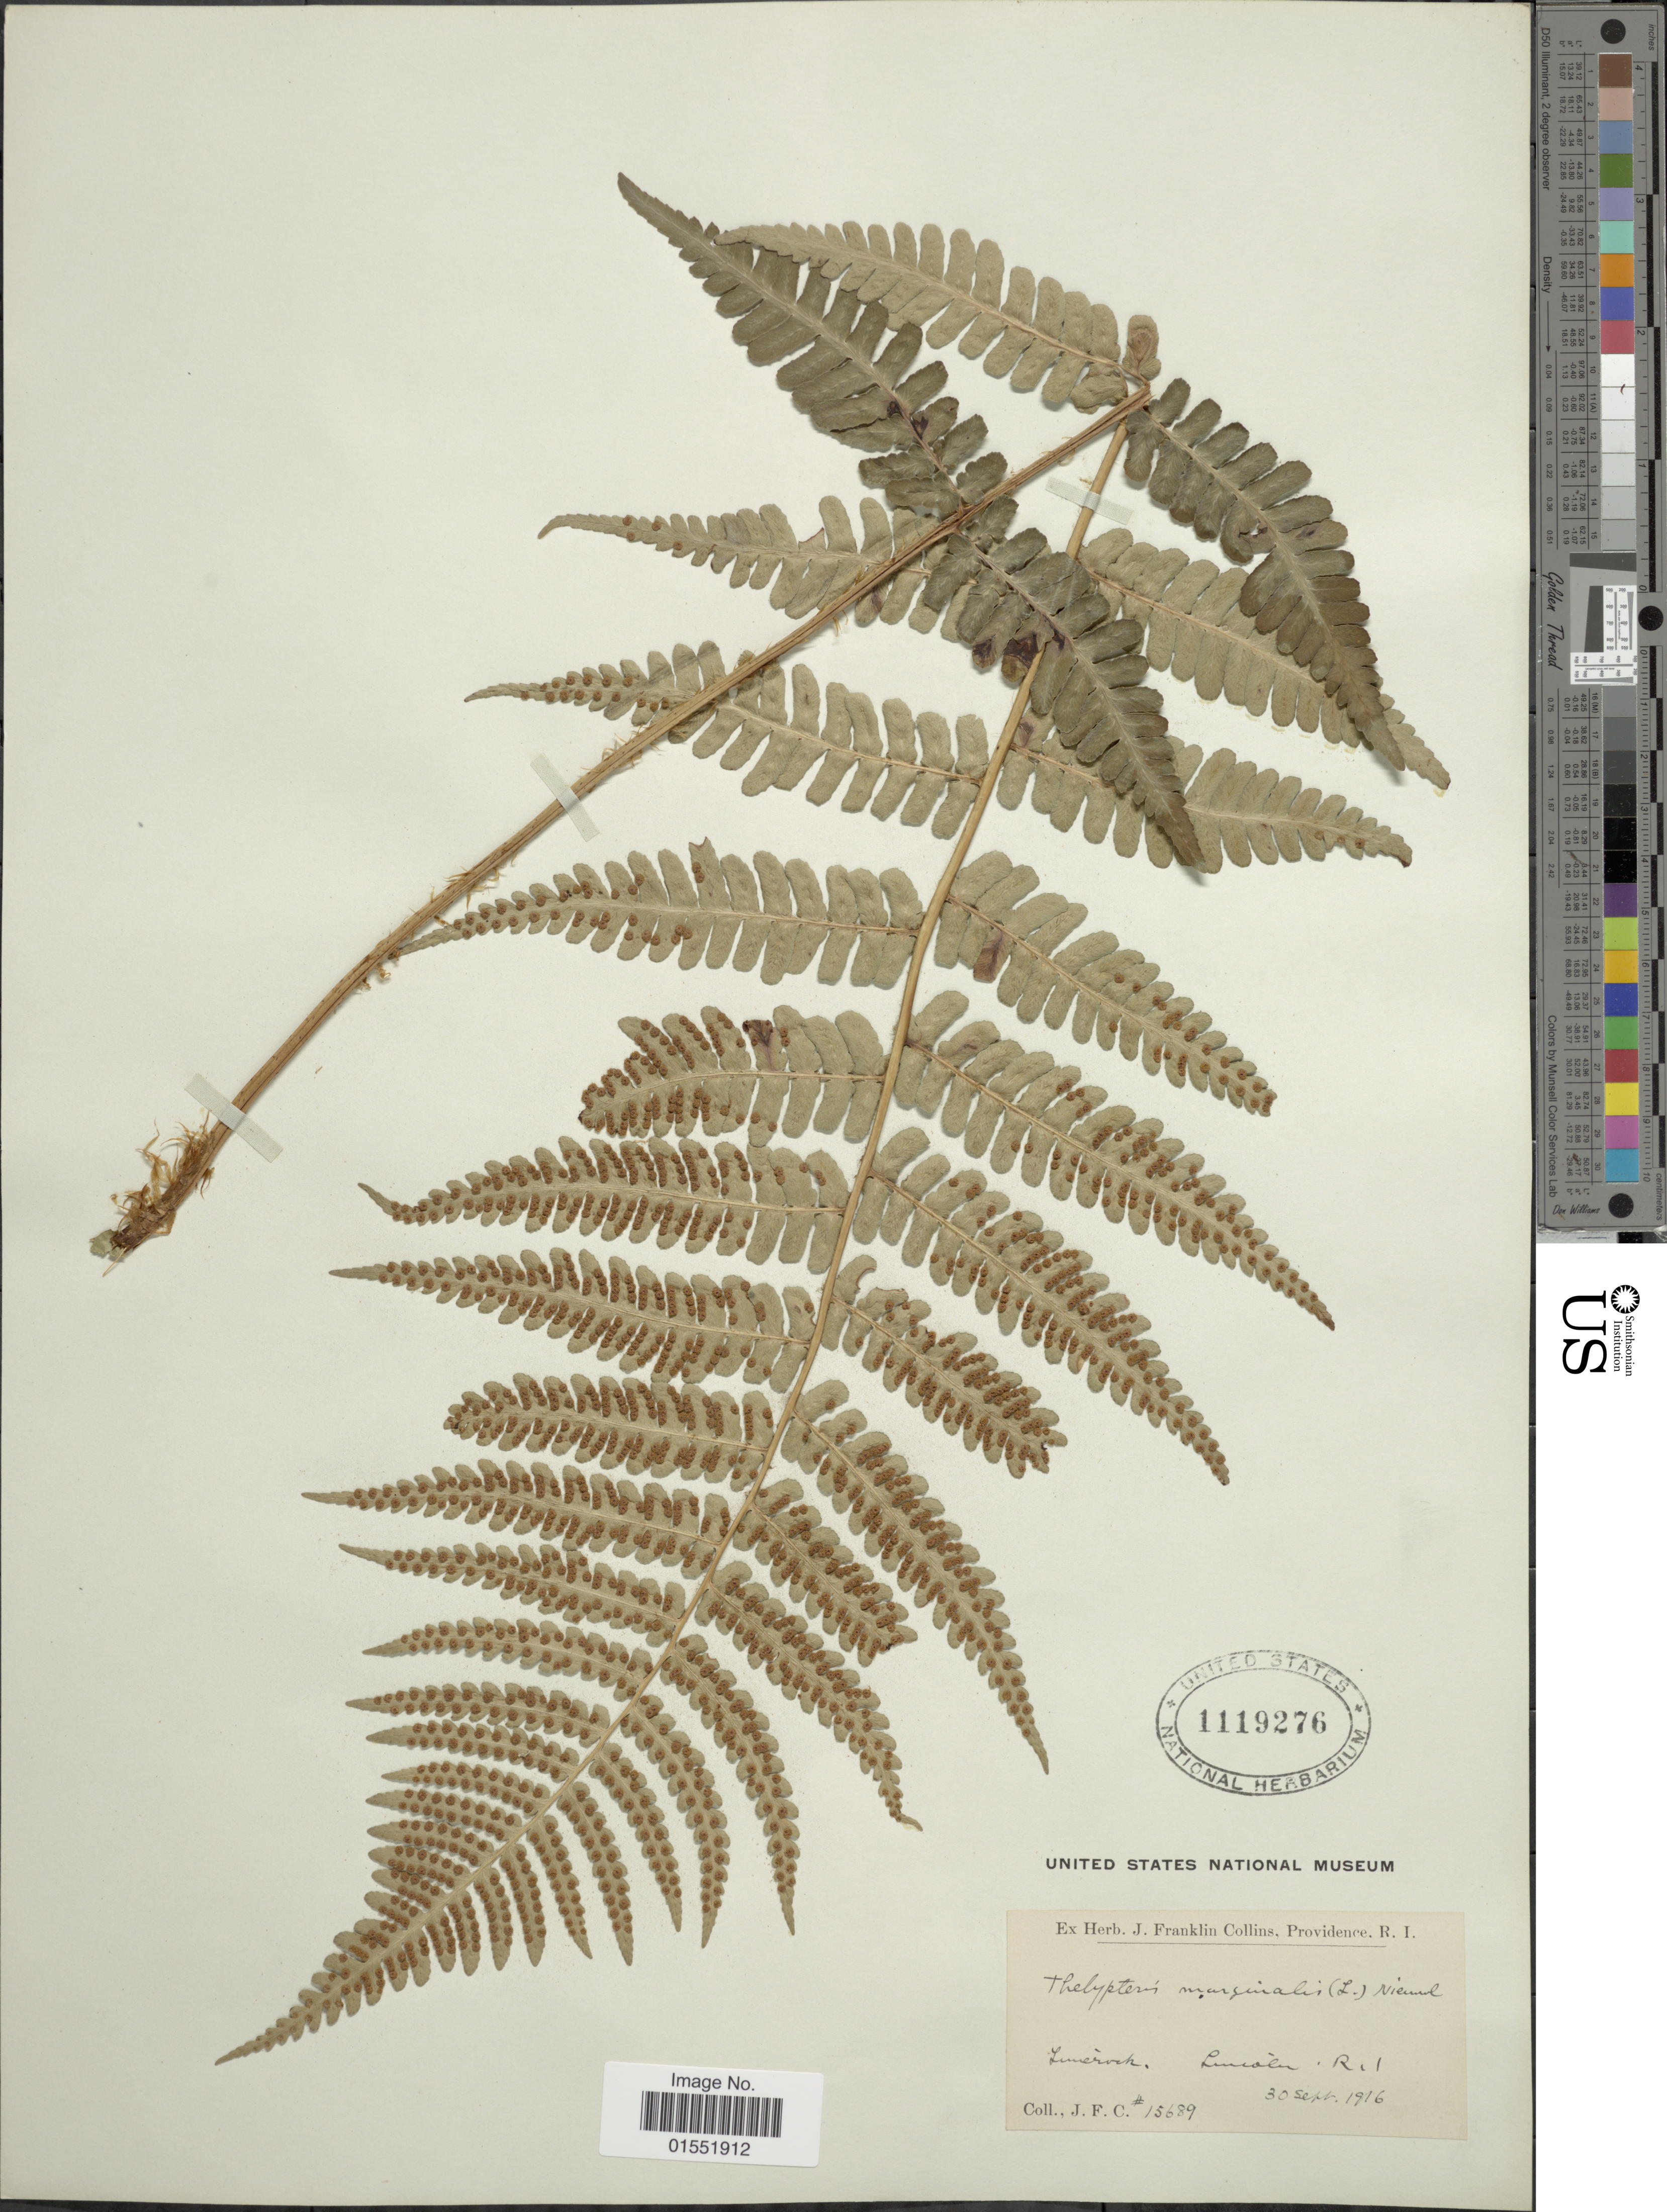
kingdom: Plantae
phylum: Tracheophyta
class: Polypodiopsida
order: Polypodiales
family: Dryopteridaceae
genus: Dryopteris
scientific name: Dryopteris marginalis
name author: (L.) A. Gray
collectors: J. Collins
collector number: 15689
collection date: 1916-09-30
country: United States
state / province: Rhode Island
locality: Limerock, Lincoln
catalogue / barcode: US 1119276